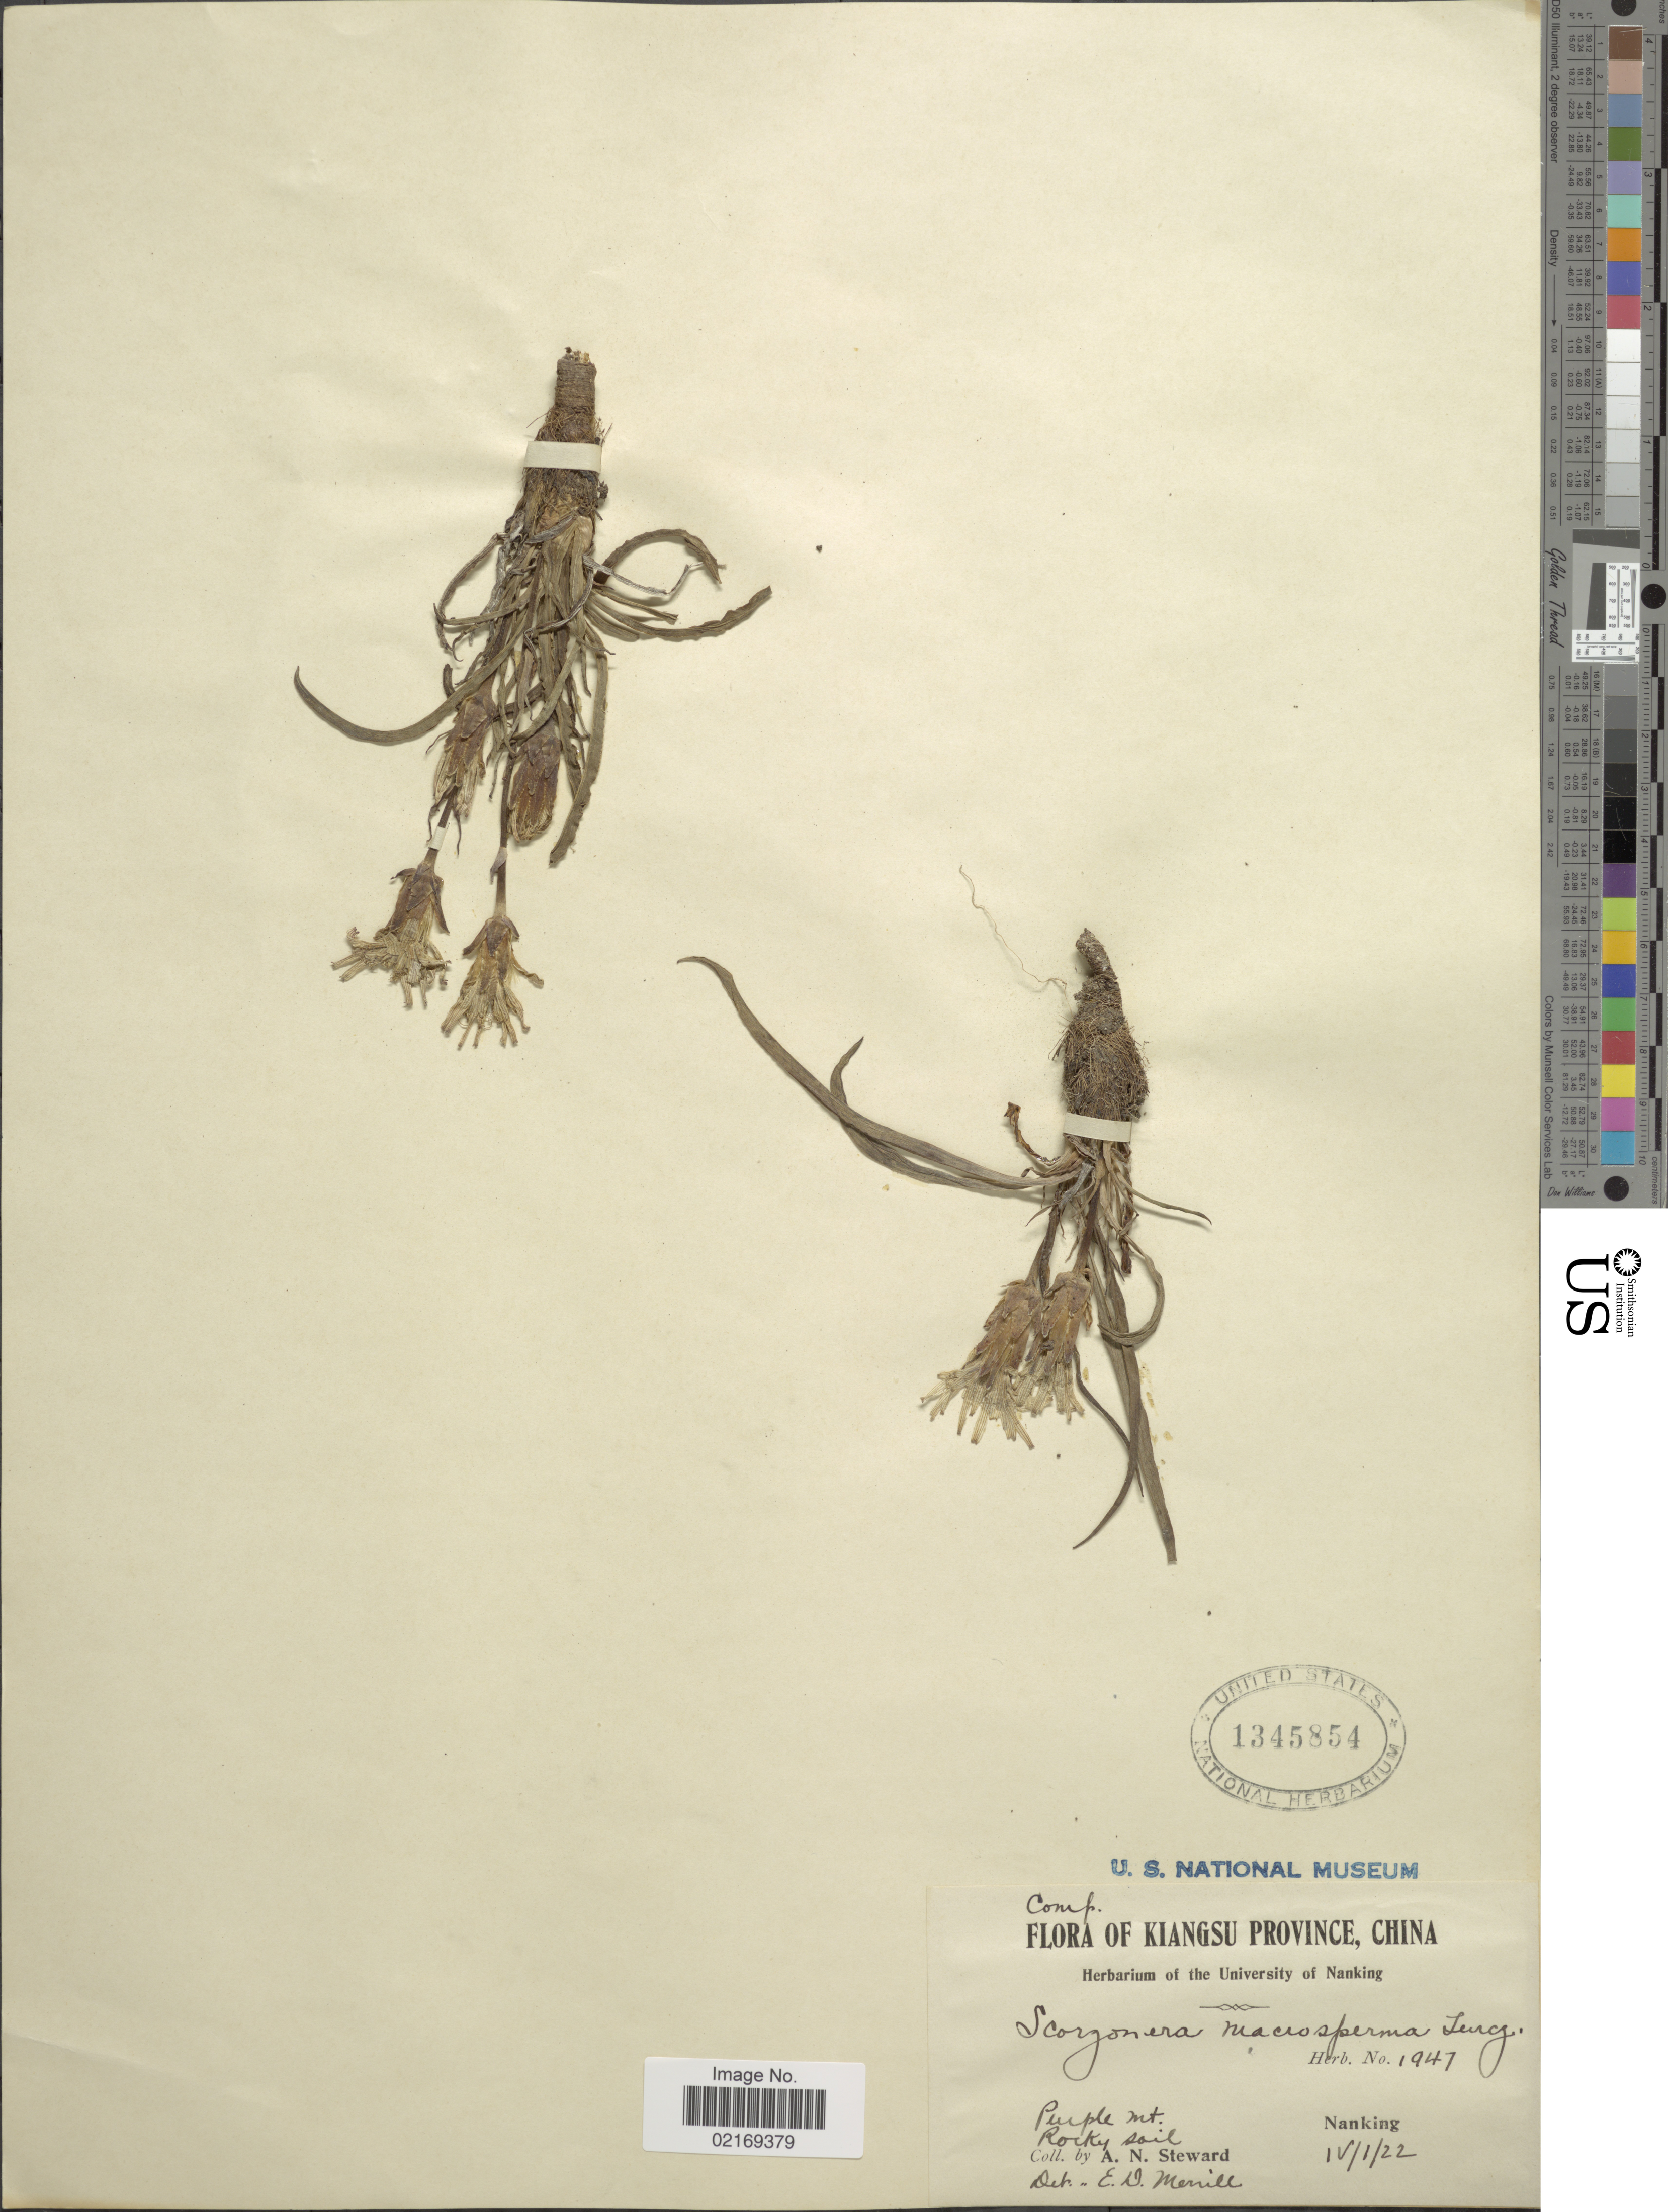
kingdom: Plantae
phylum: Tracheophyta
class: Magnoliopsida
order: Asterales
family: Asteraceae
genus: Scorzonera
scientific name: Scorzonera albicaulis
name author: Bunge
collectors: A. N. Steward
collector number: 1947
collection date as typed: Transcribed d/m/y: 22/6/22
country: China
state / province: Jiangsu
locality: Kiangsu Province, Nanking, Purple Mt.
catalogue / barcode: US 1345854